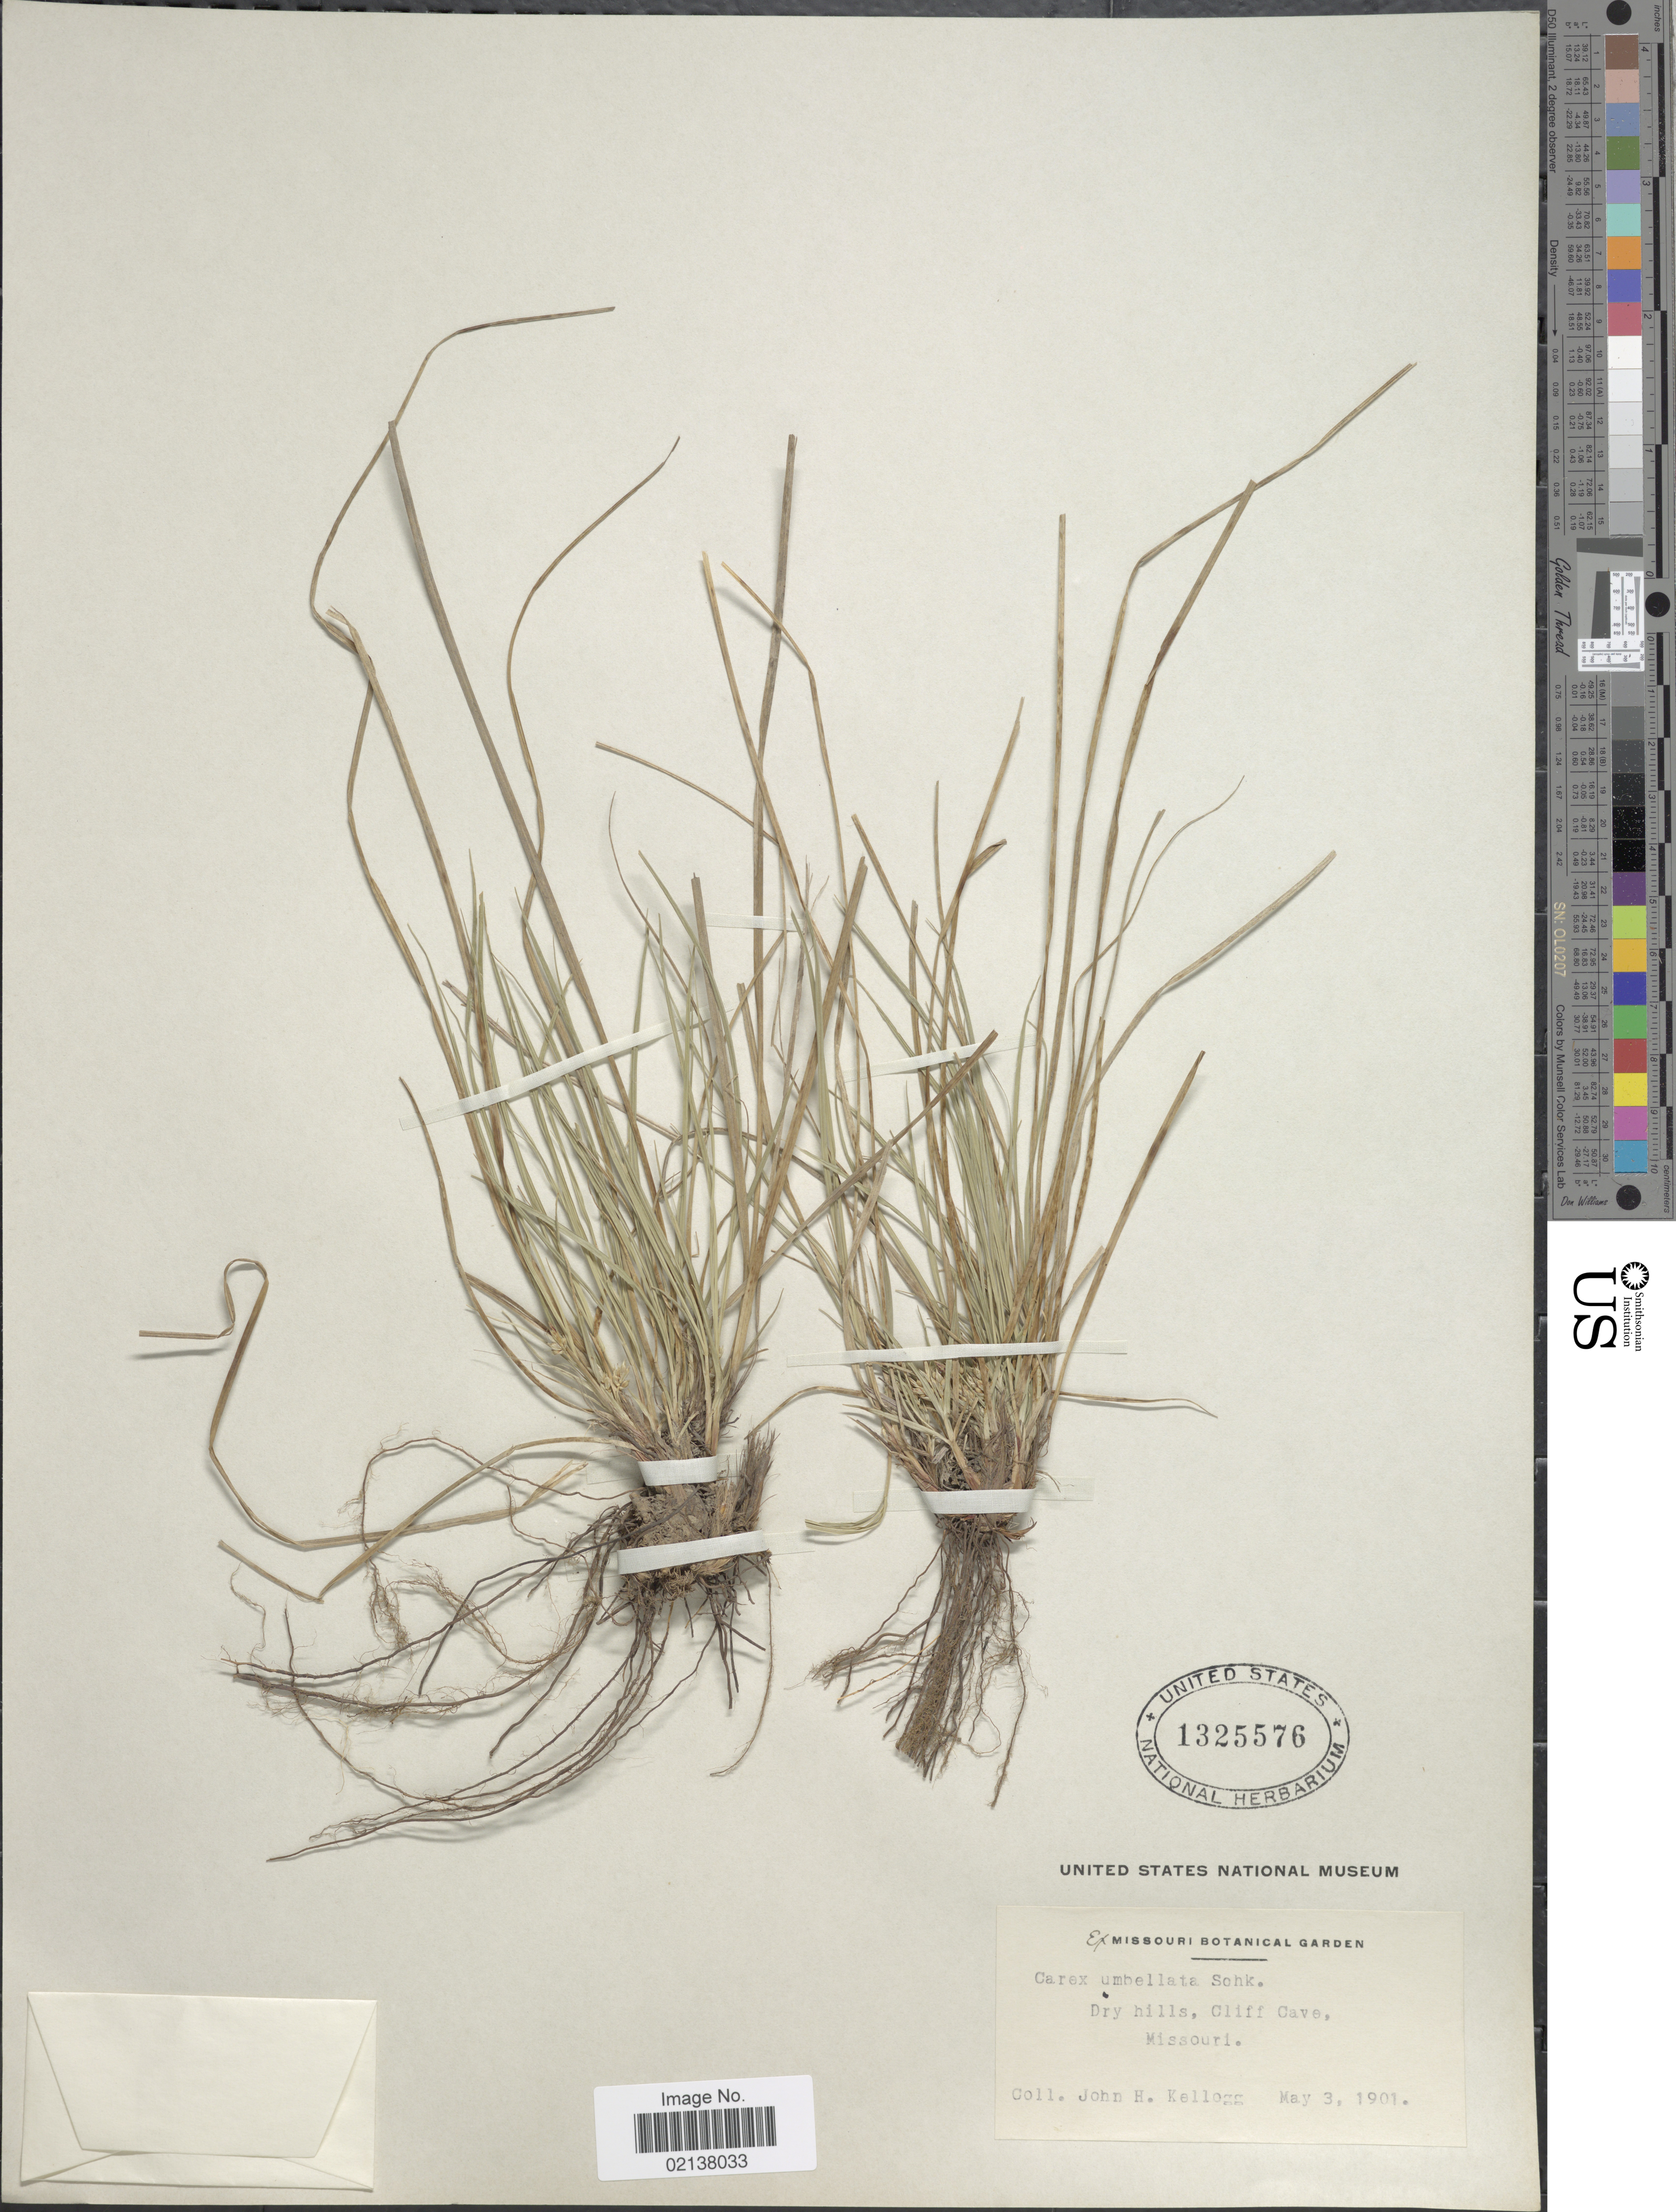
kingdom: Plantae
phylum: Tracheophyta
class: Liliopsida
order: Poales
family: Cyperaceae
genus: Carex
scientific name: Carex umbellata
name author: Schkuhr ex Willd.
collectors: J. H. Kellogg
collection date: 1901-05-03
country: United States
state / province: Missouri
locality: Dry hills, Cliff Cave, Missouri.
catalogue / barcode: US 1325576